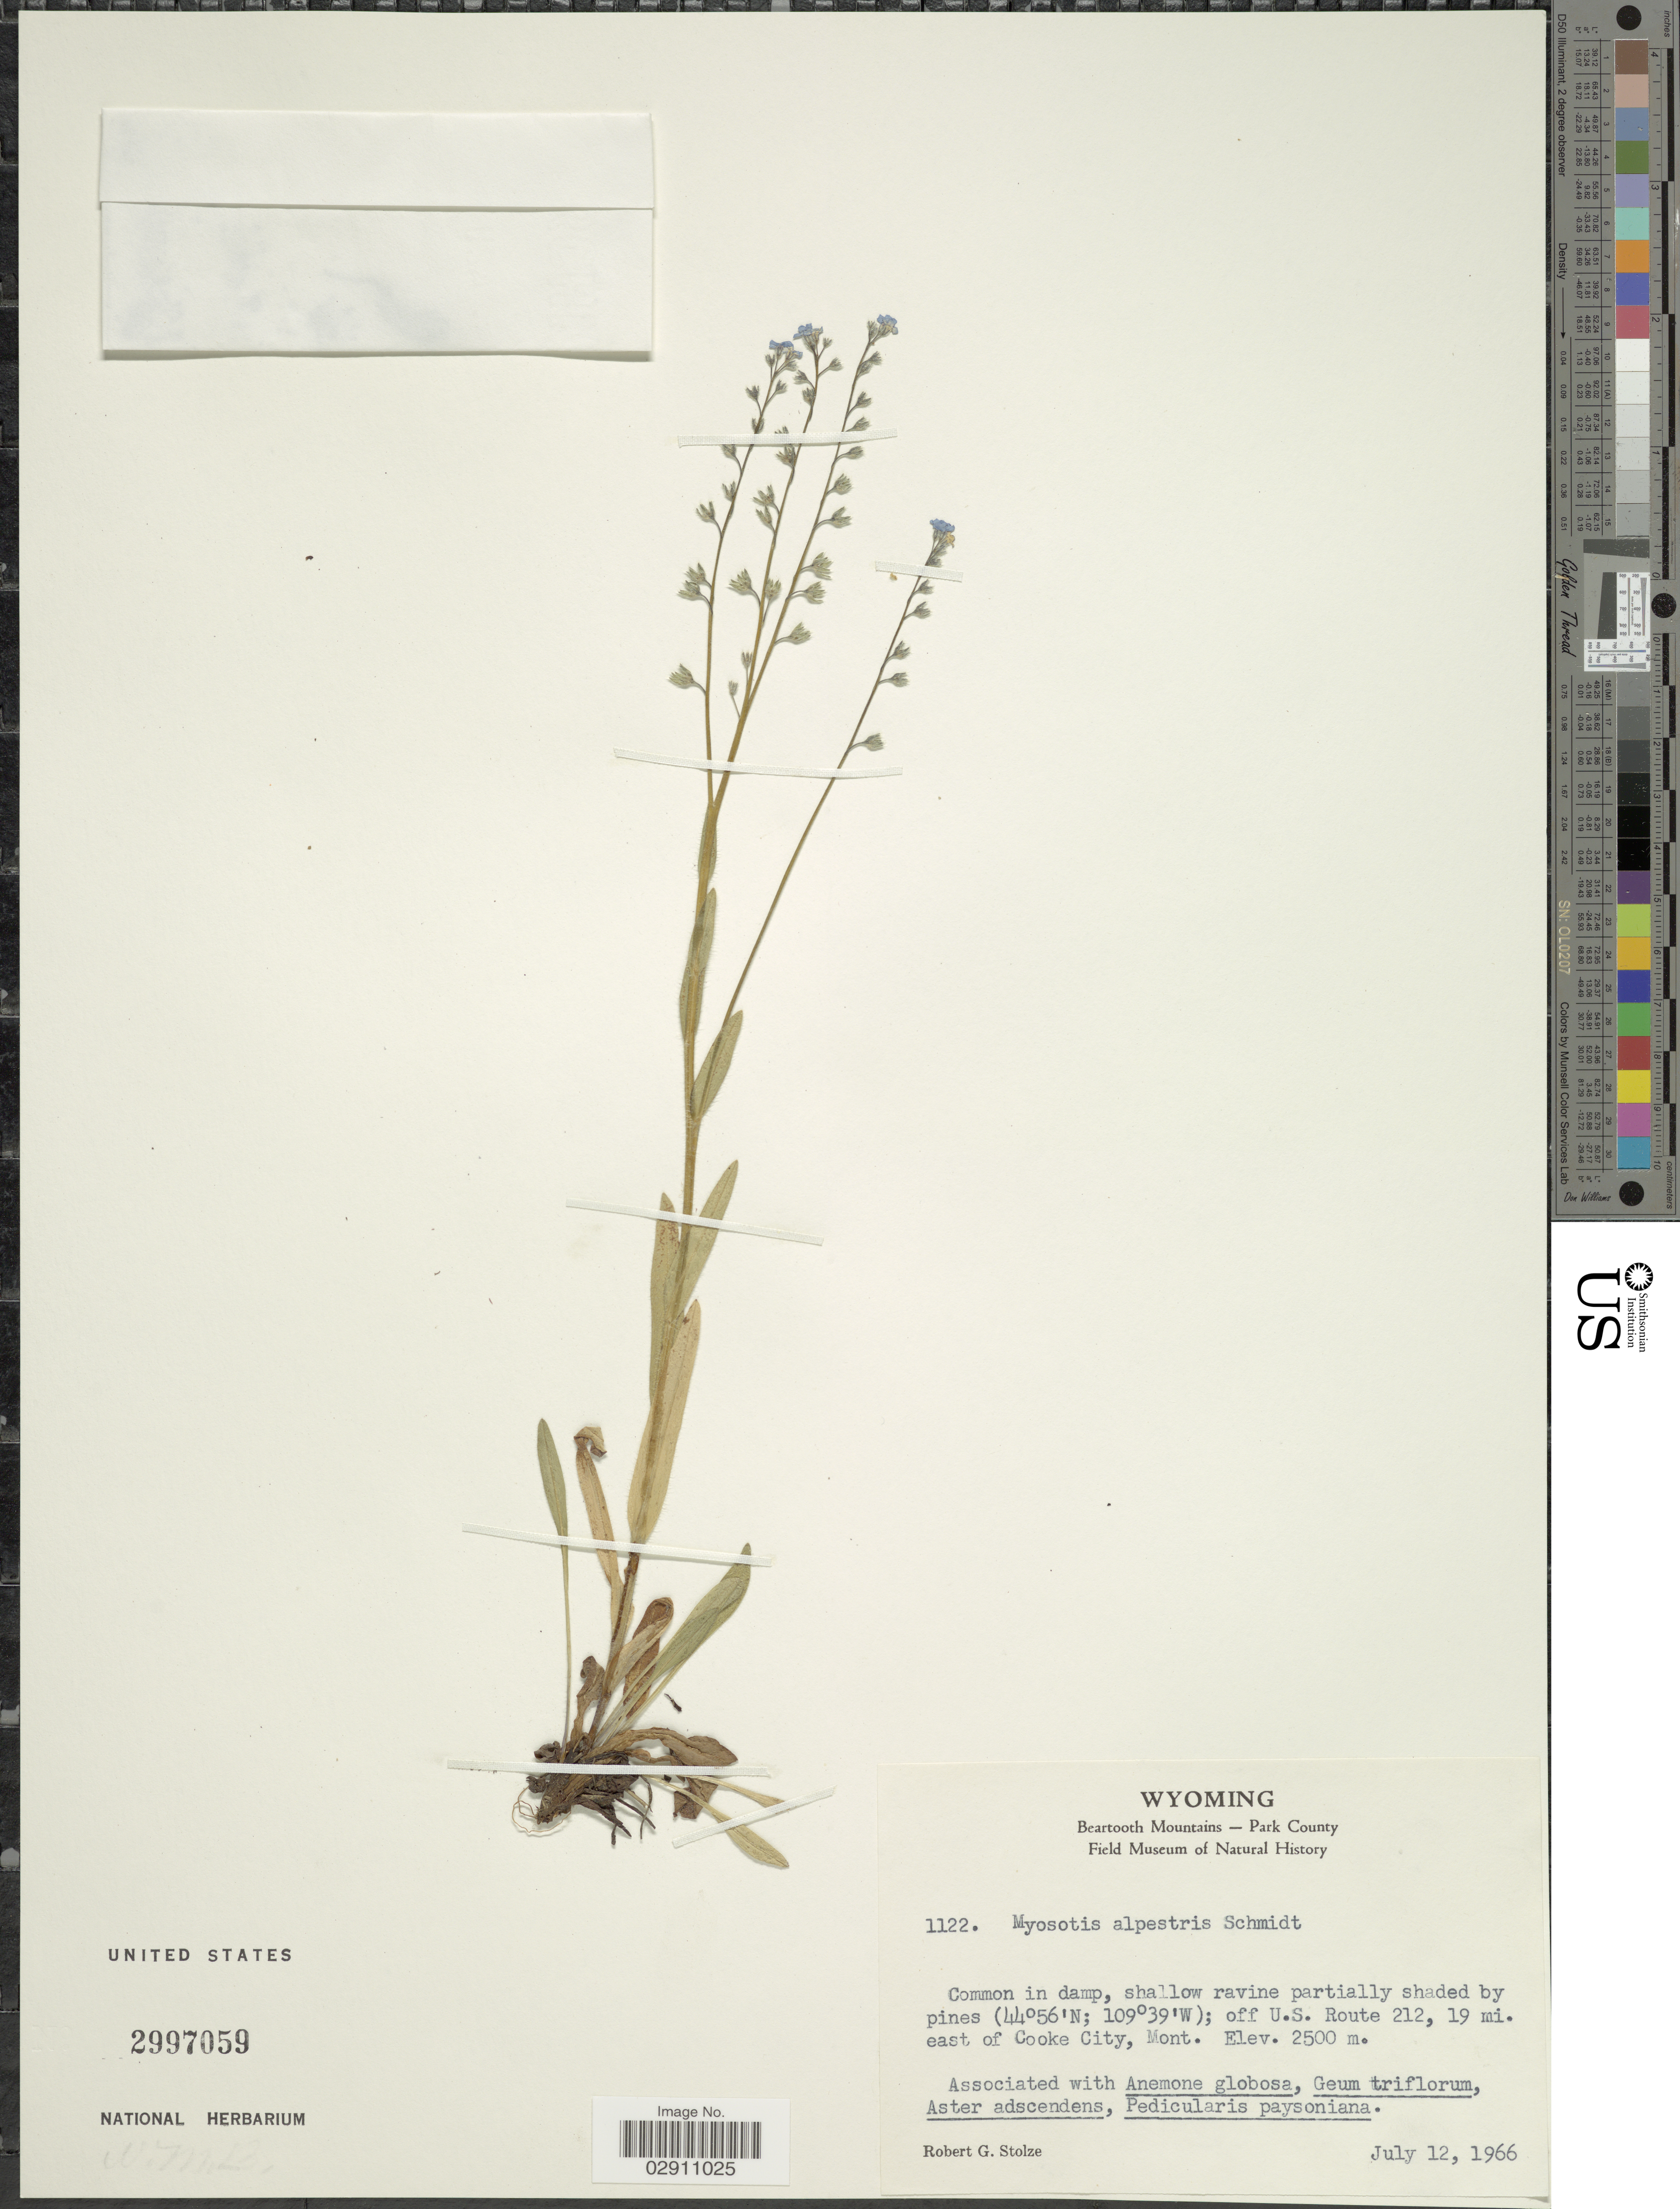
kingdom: Plantae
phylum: Tracheophyta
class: Magnoliopsida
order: Boraginales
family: Boraginaceae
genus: Myosotis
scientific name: Myosotis alpestris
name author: F.W. Schmidt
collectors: R. G. Stolze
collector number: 1122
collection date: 1966-07-12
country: United States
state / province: Montana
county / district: Park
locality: Beartooth Mountains. Off U.S. Route 212, 19 mi. east of Cooke City.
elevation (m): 2500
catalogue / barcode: US 2997059